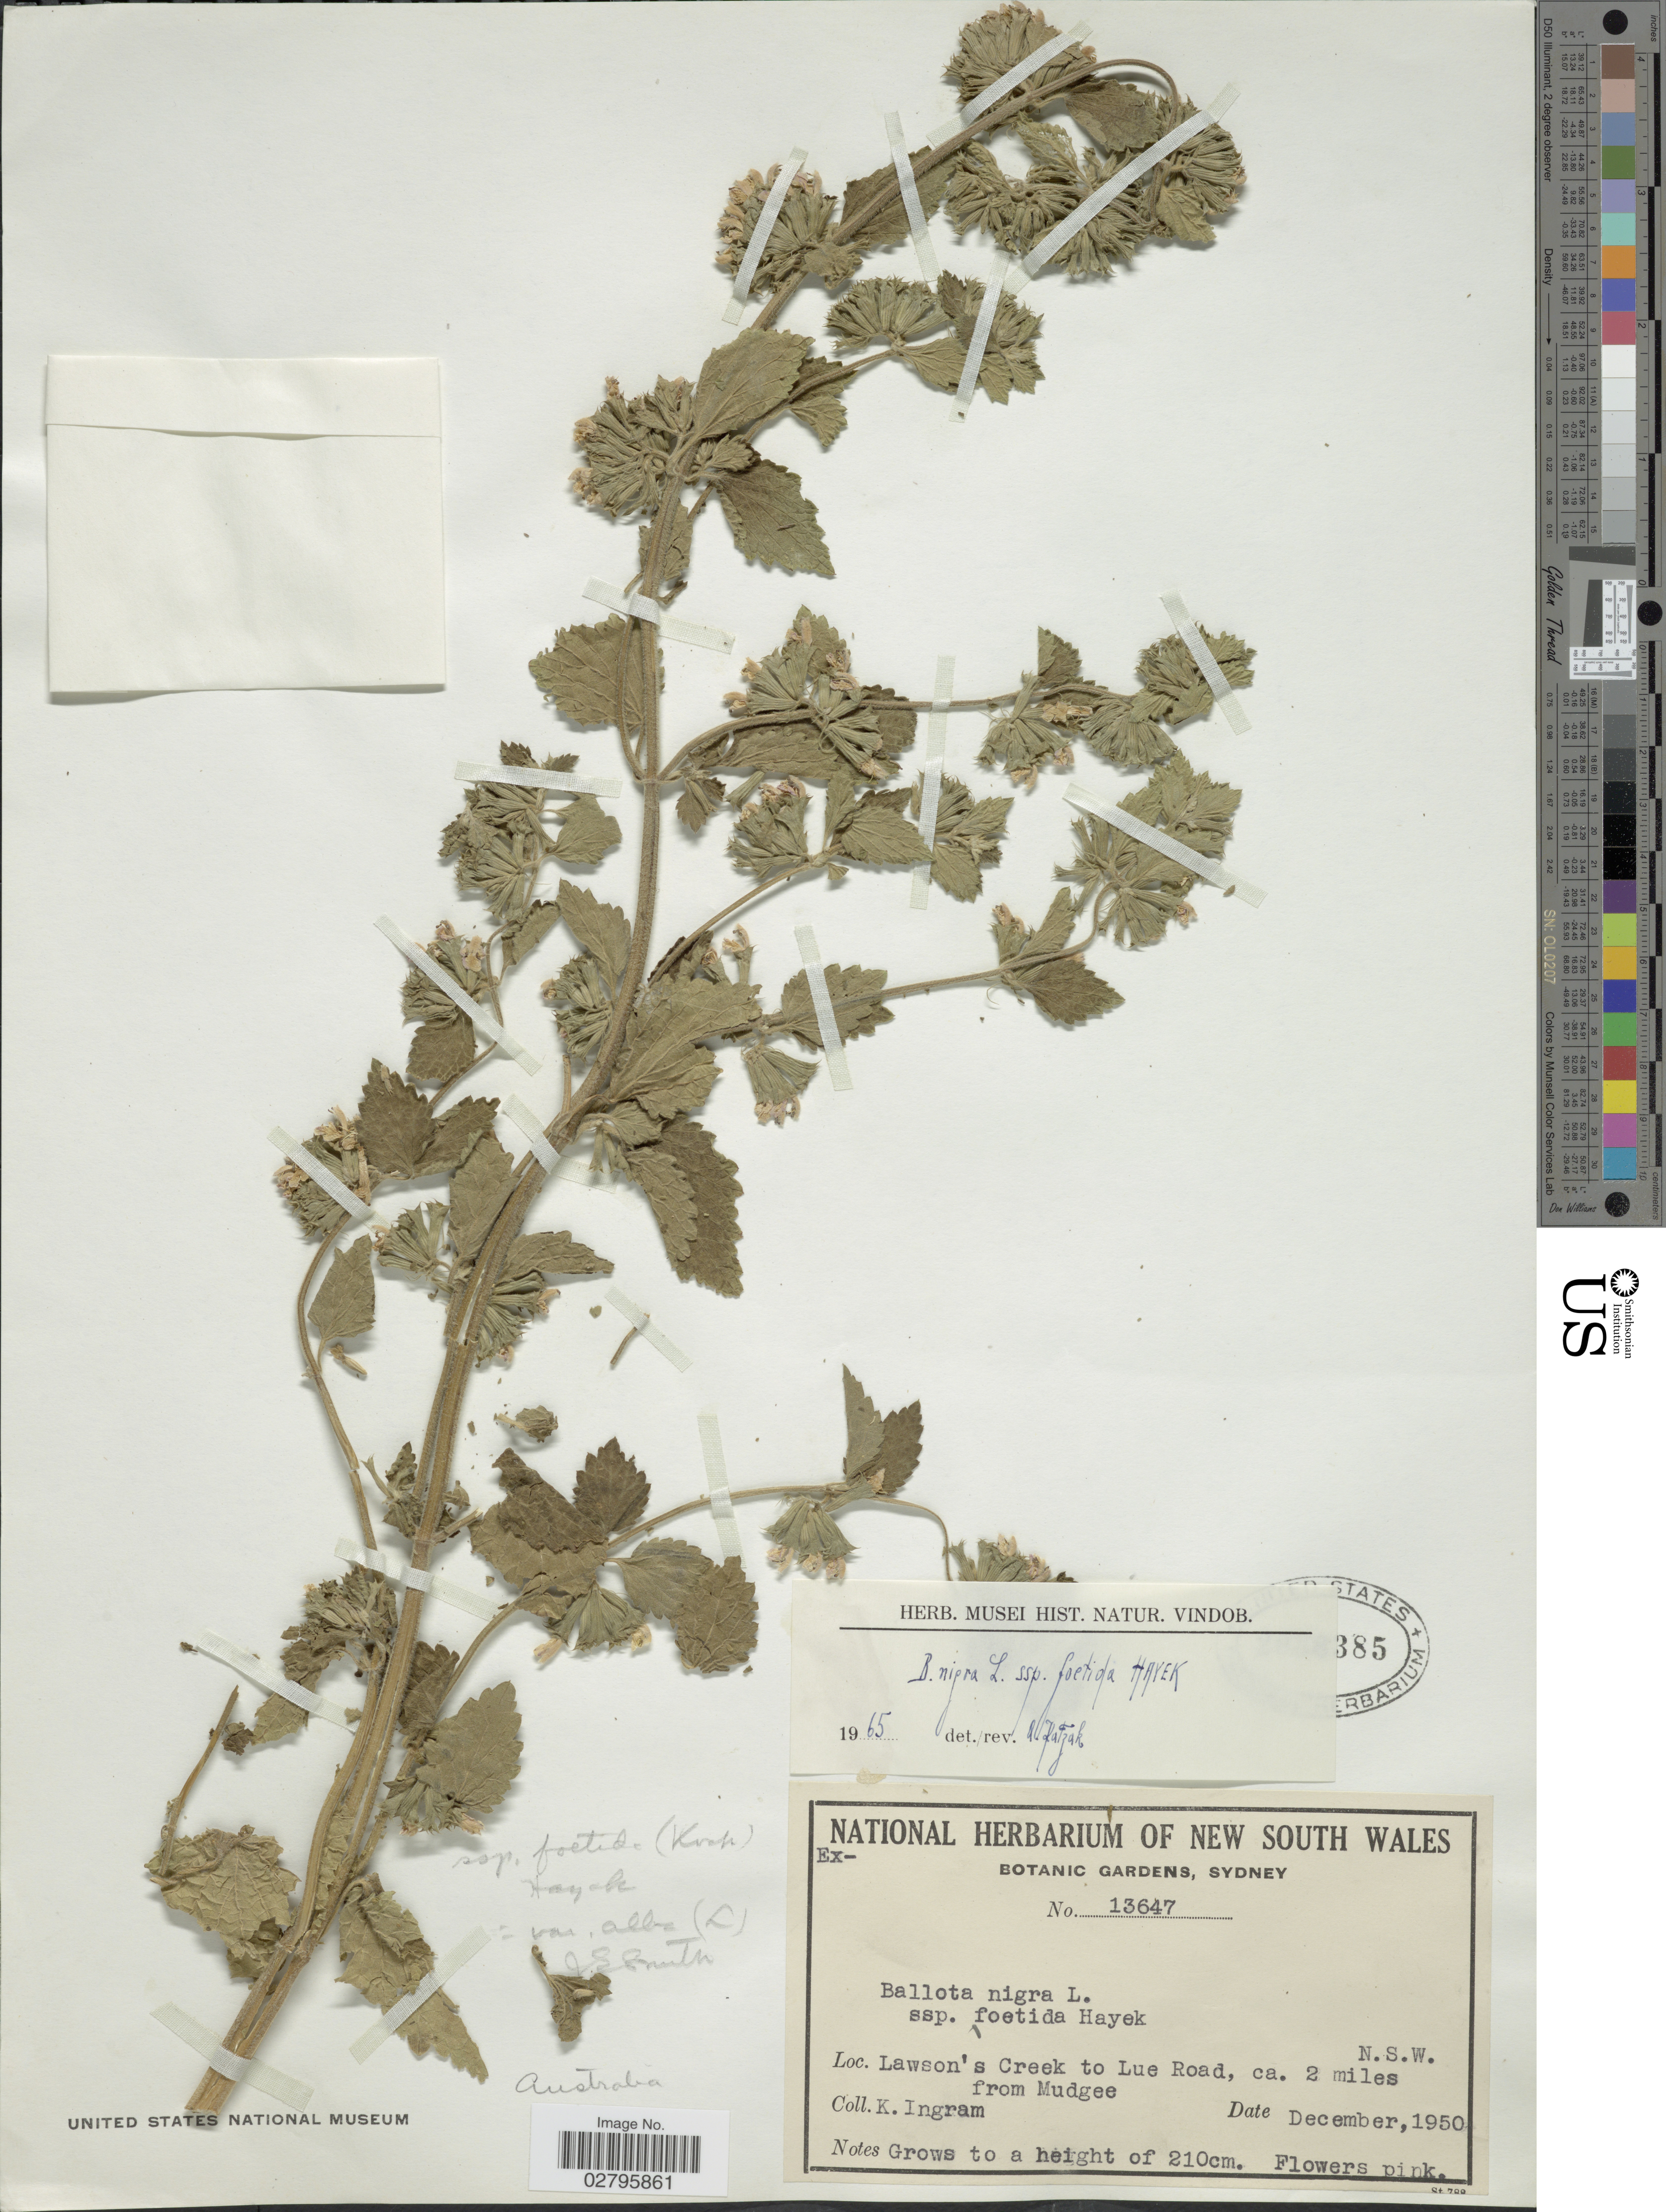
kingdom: Plantae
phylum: Tracheophyta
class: Magnoliopsida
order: Lamiales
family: Lamiaceae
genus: Ballota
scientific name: Ballota nigra subsp. foetida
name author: (Vis.) Hayek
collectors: K. S. Ingram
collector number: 13647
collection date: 1950-12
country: Australia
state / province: New South Wales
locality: Lawson's Creek to Lue Road, ca. 2 miles from Mudgee. N.S.W.